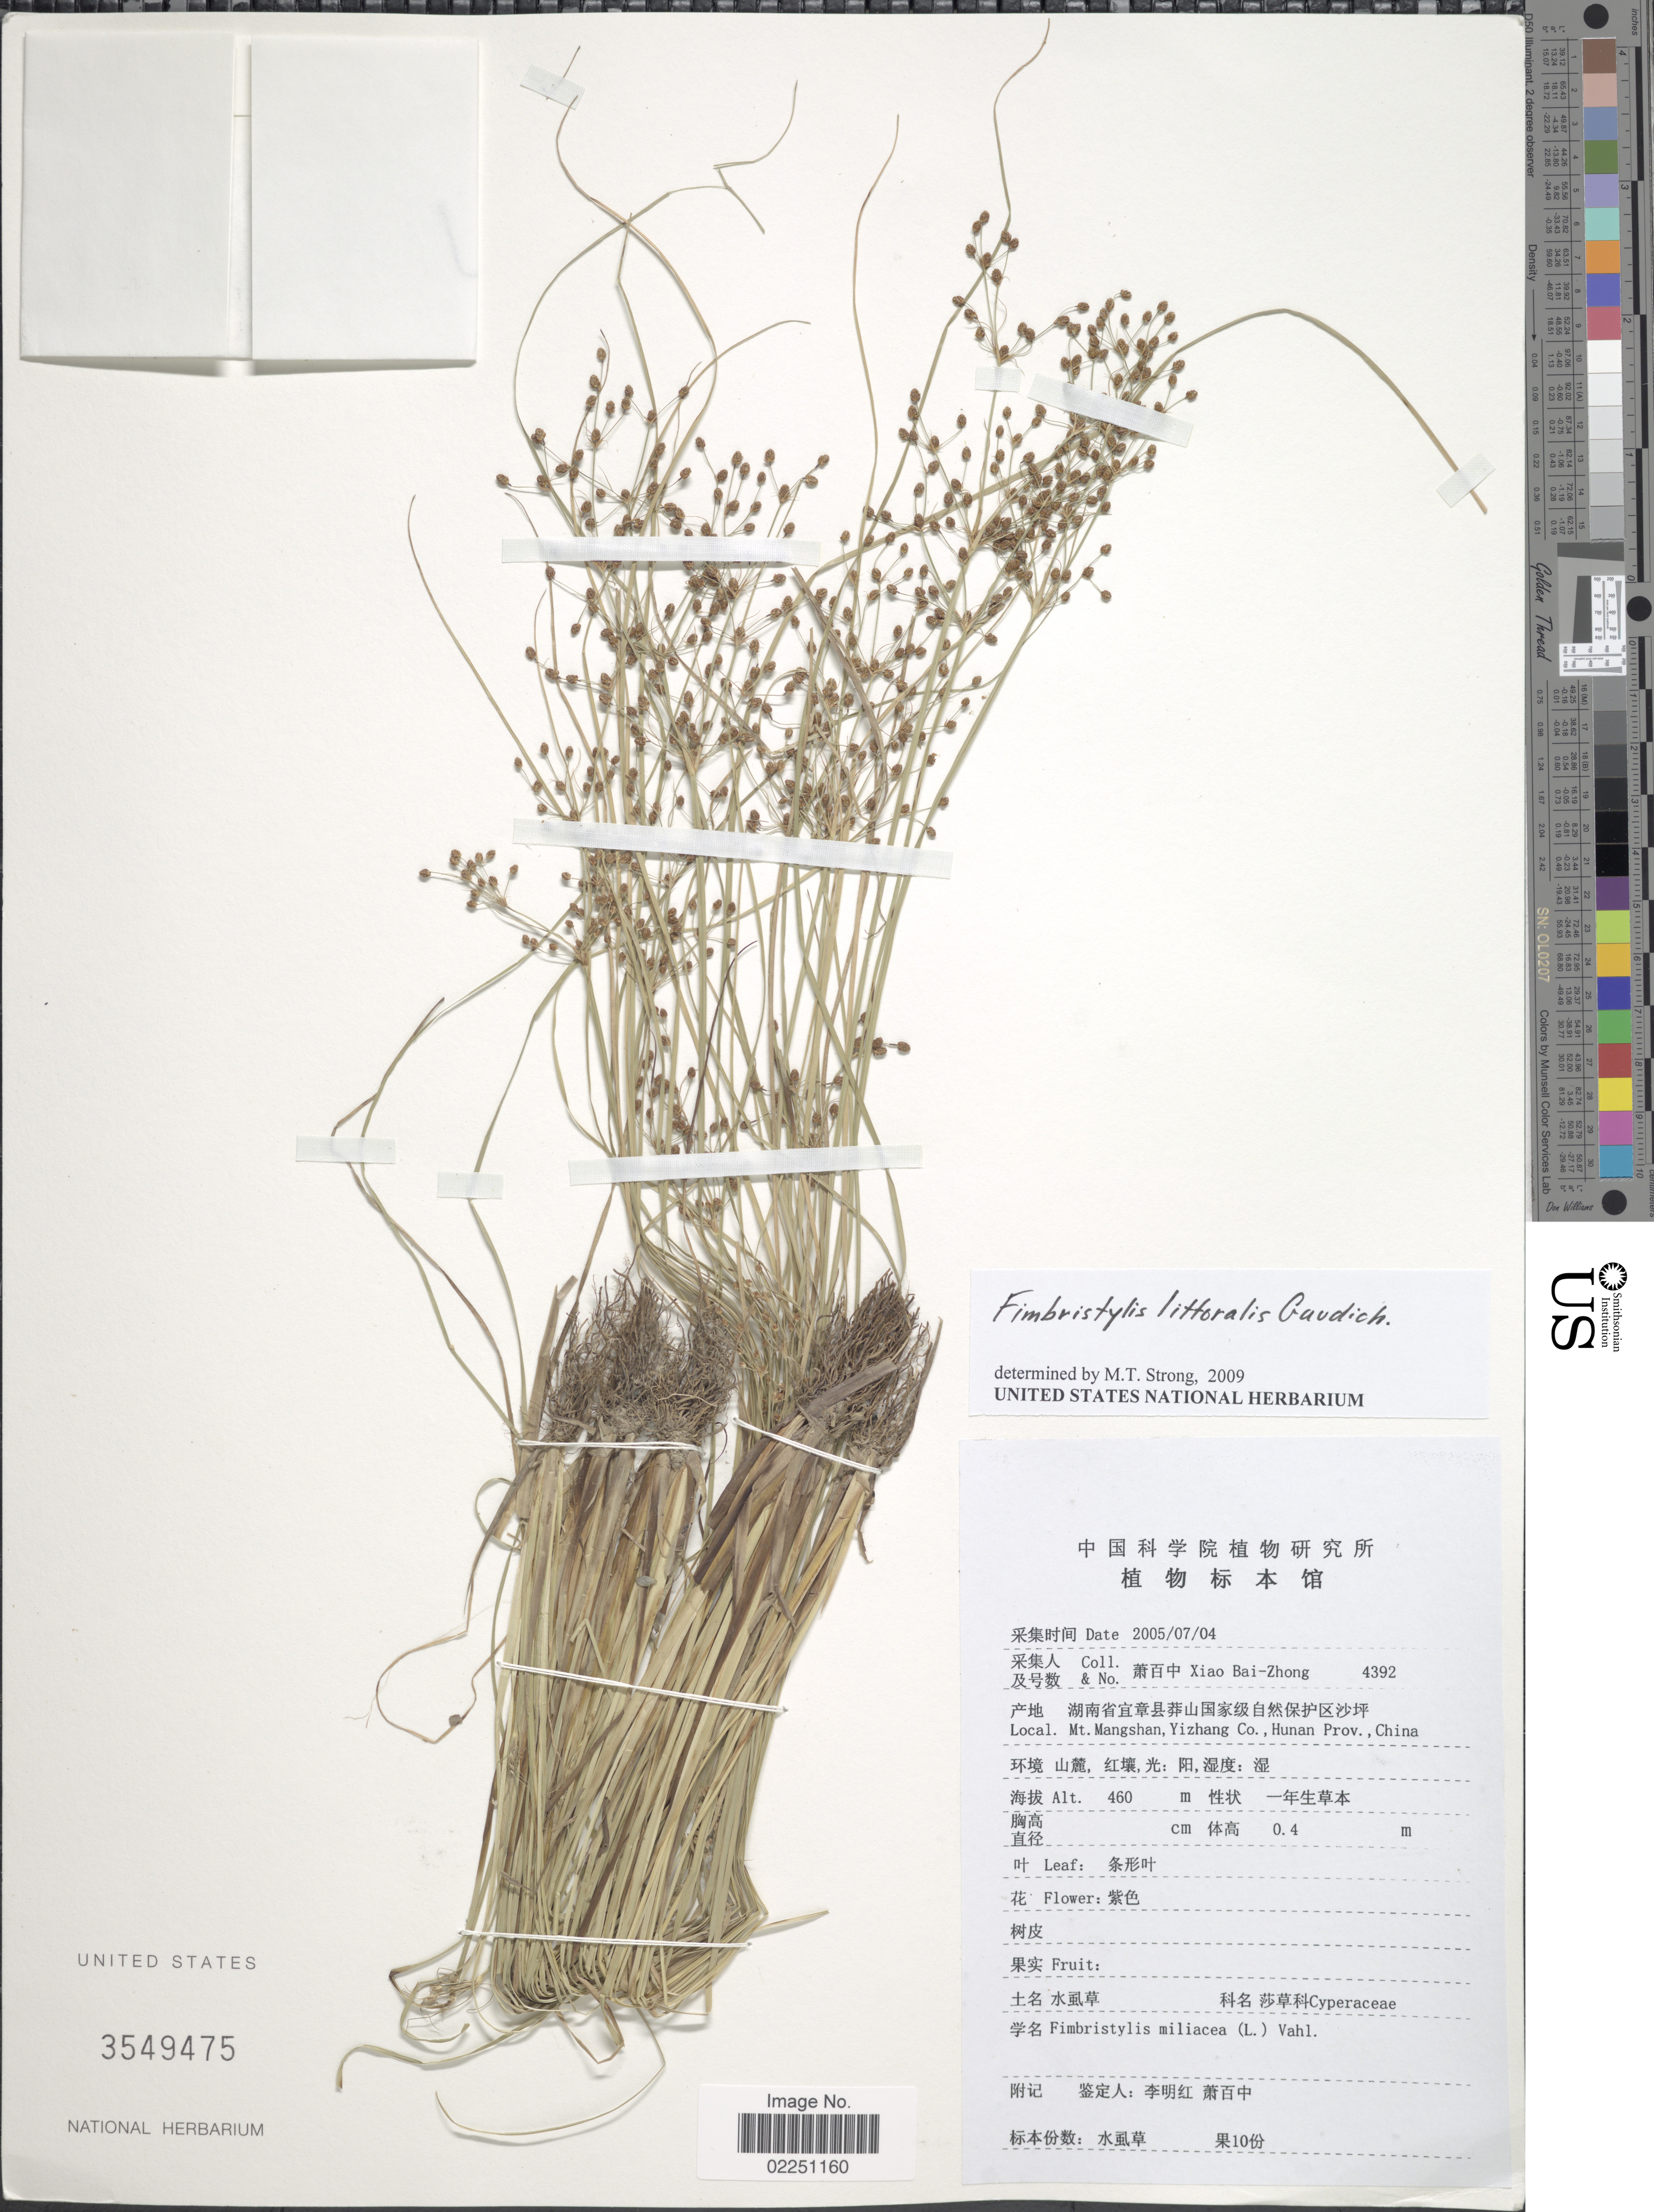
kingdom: Plantae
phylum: Tracheophyta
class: Liliopsida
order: Poales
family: Cyperaceae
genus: Fimbristylis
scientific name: Fimbristylis littoralis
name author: Gaudich.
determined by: Strong, M. T., (US), Smithsonian Institution - National Museum of Natural History (UNITED STATES)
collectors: B. Z. Xiao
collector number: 4392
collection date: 2005-07-04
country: China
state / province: Hunan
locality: Mt. Mangshan, Yizhang Co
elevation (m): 460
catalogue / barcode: US 3549475